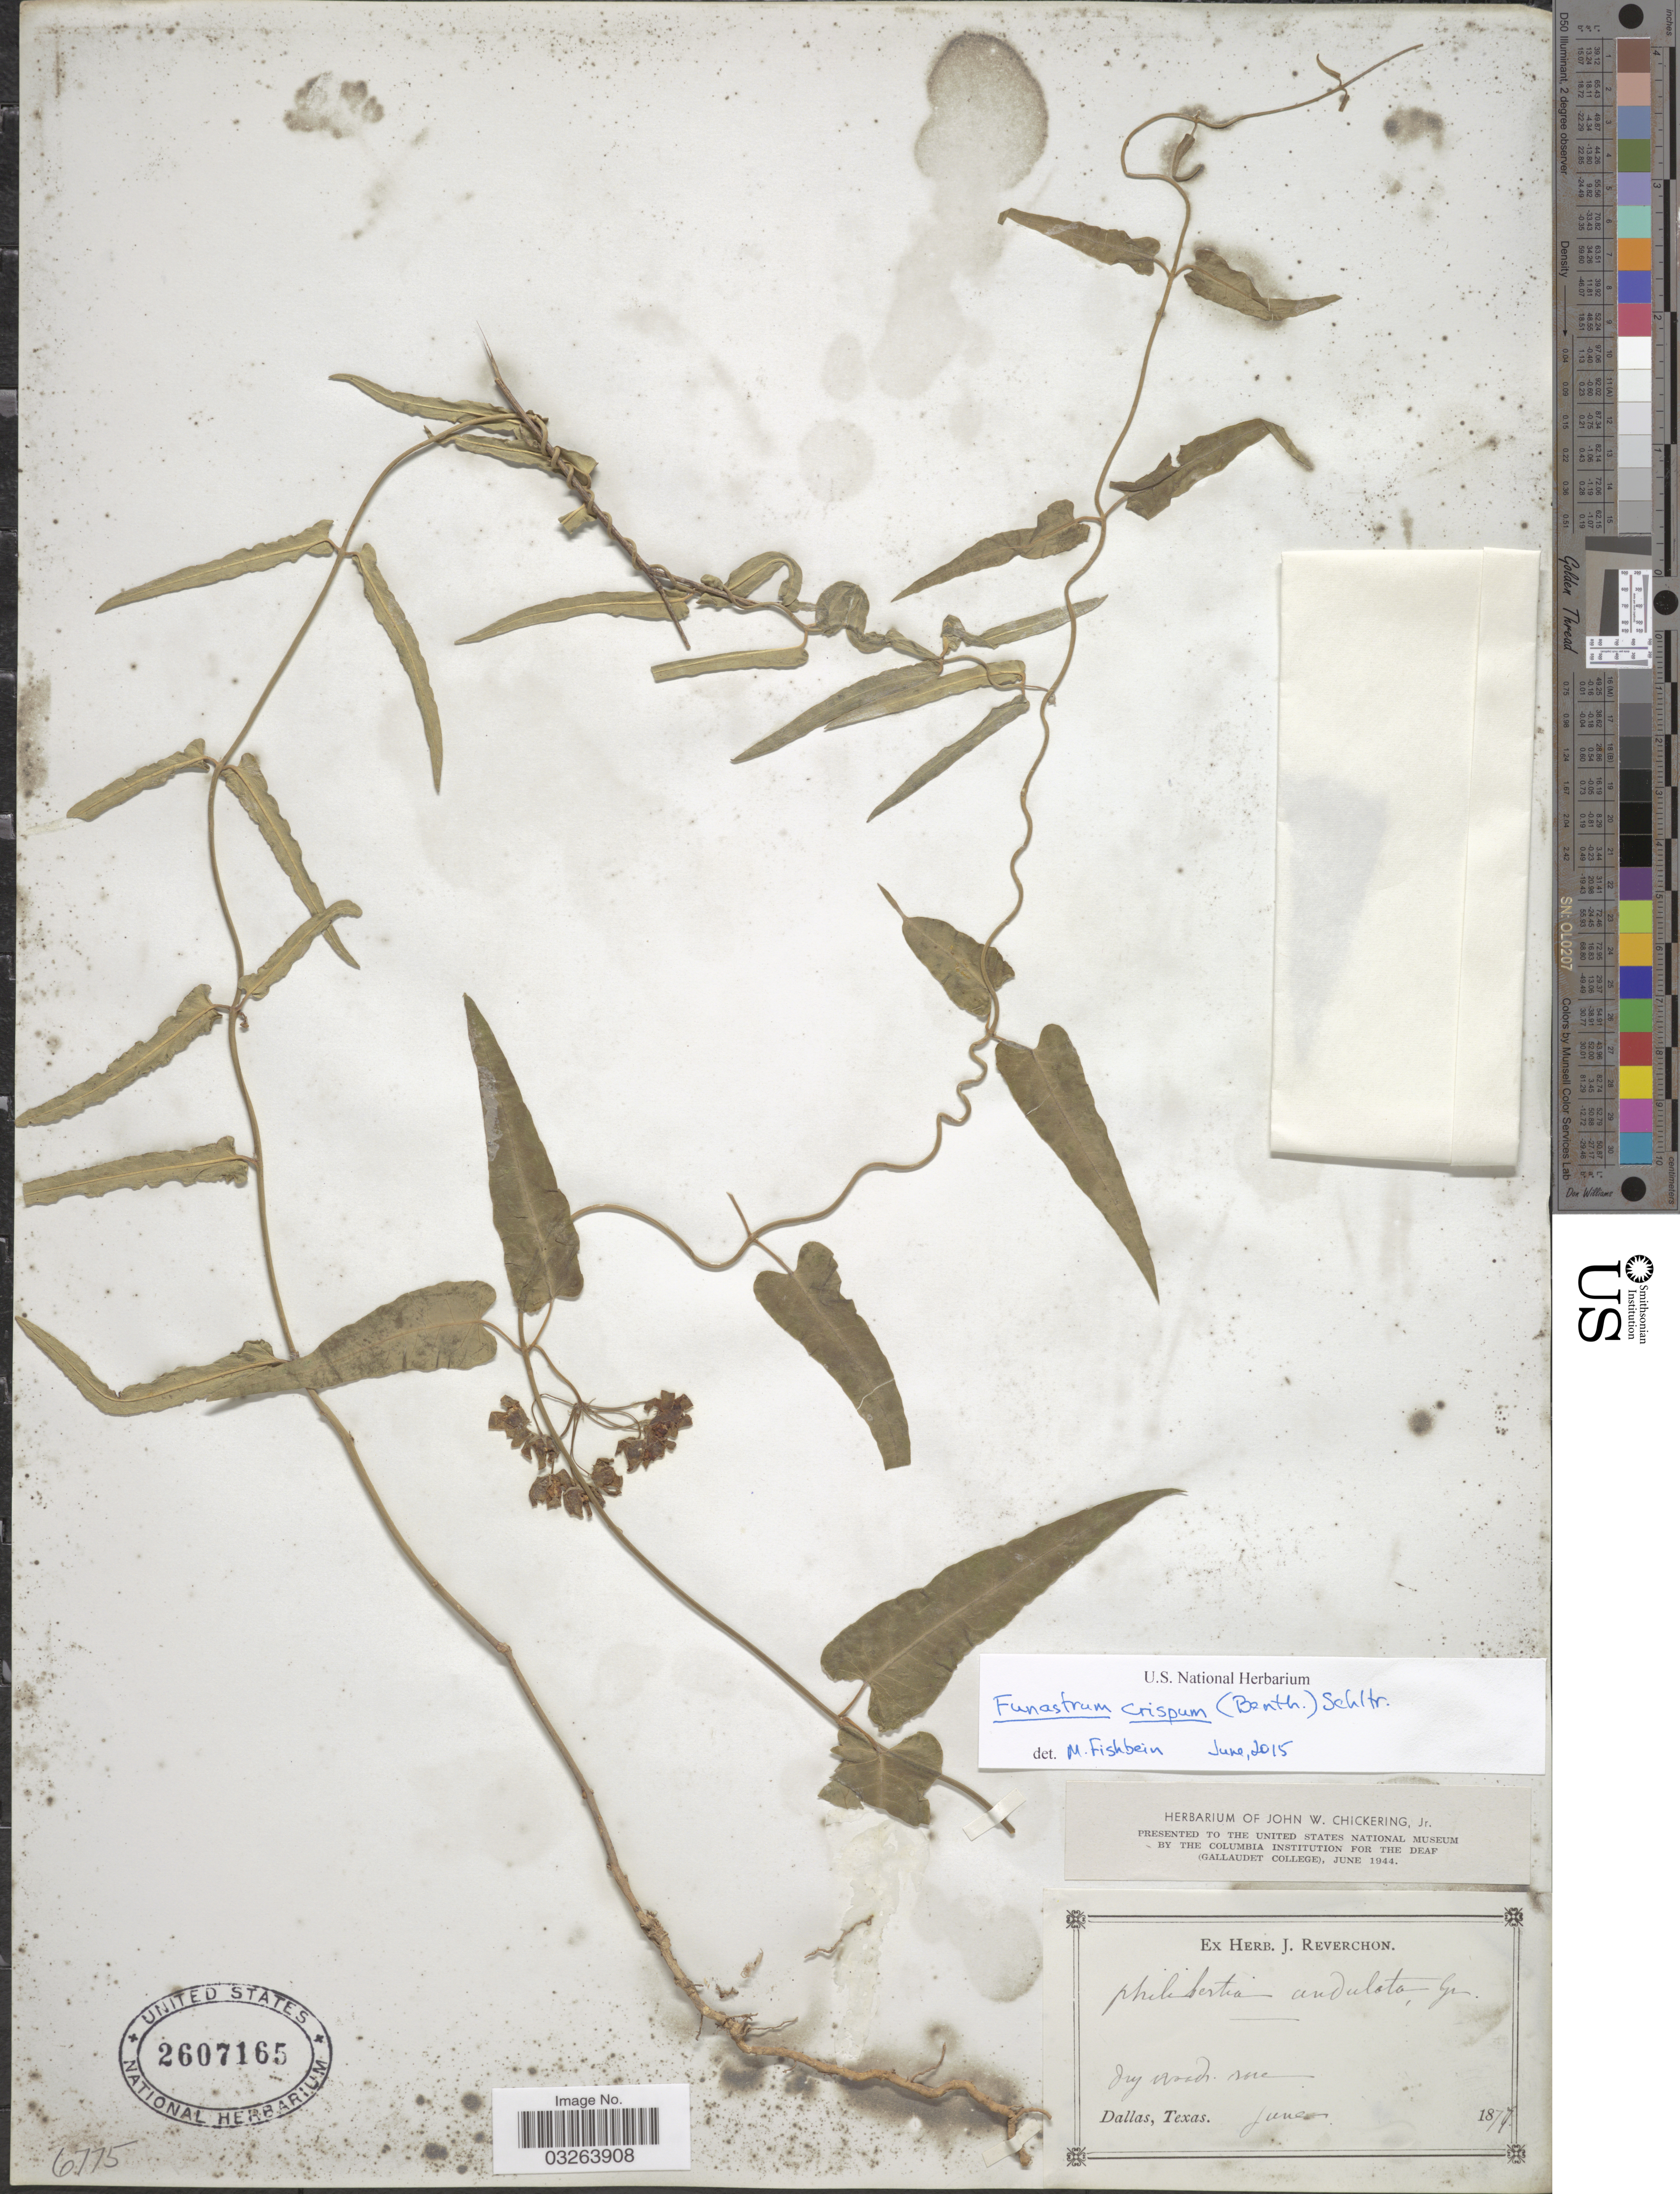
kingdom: Plantae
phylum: Tracheophyta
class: Magnoliopsida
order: Gentianales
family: Apocynaceae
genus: Funastrum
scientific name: Funastrum crispum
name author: (Benth.) Schltr.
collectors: ex herb. J. Reverchon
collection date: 1877-06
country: United States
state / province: Texas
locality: Dallas.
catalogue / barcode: US 2607165